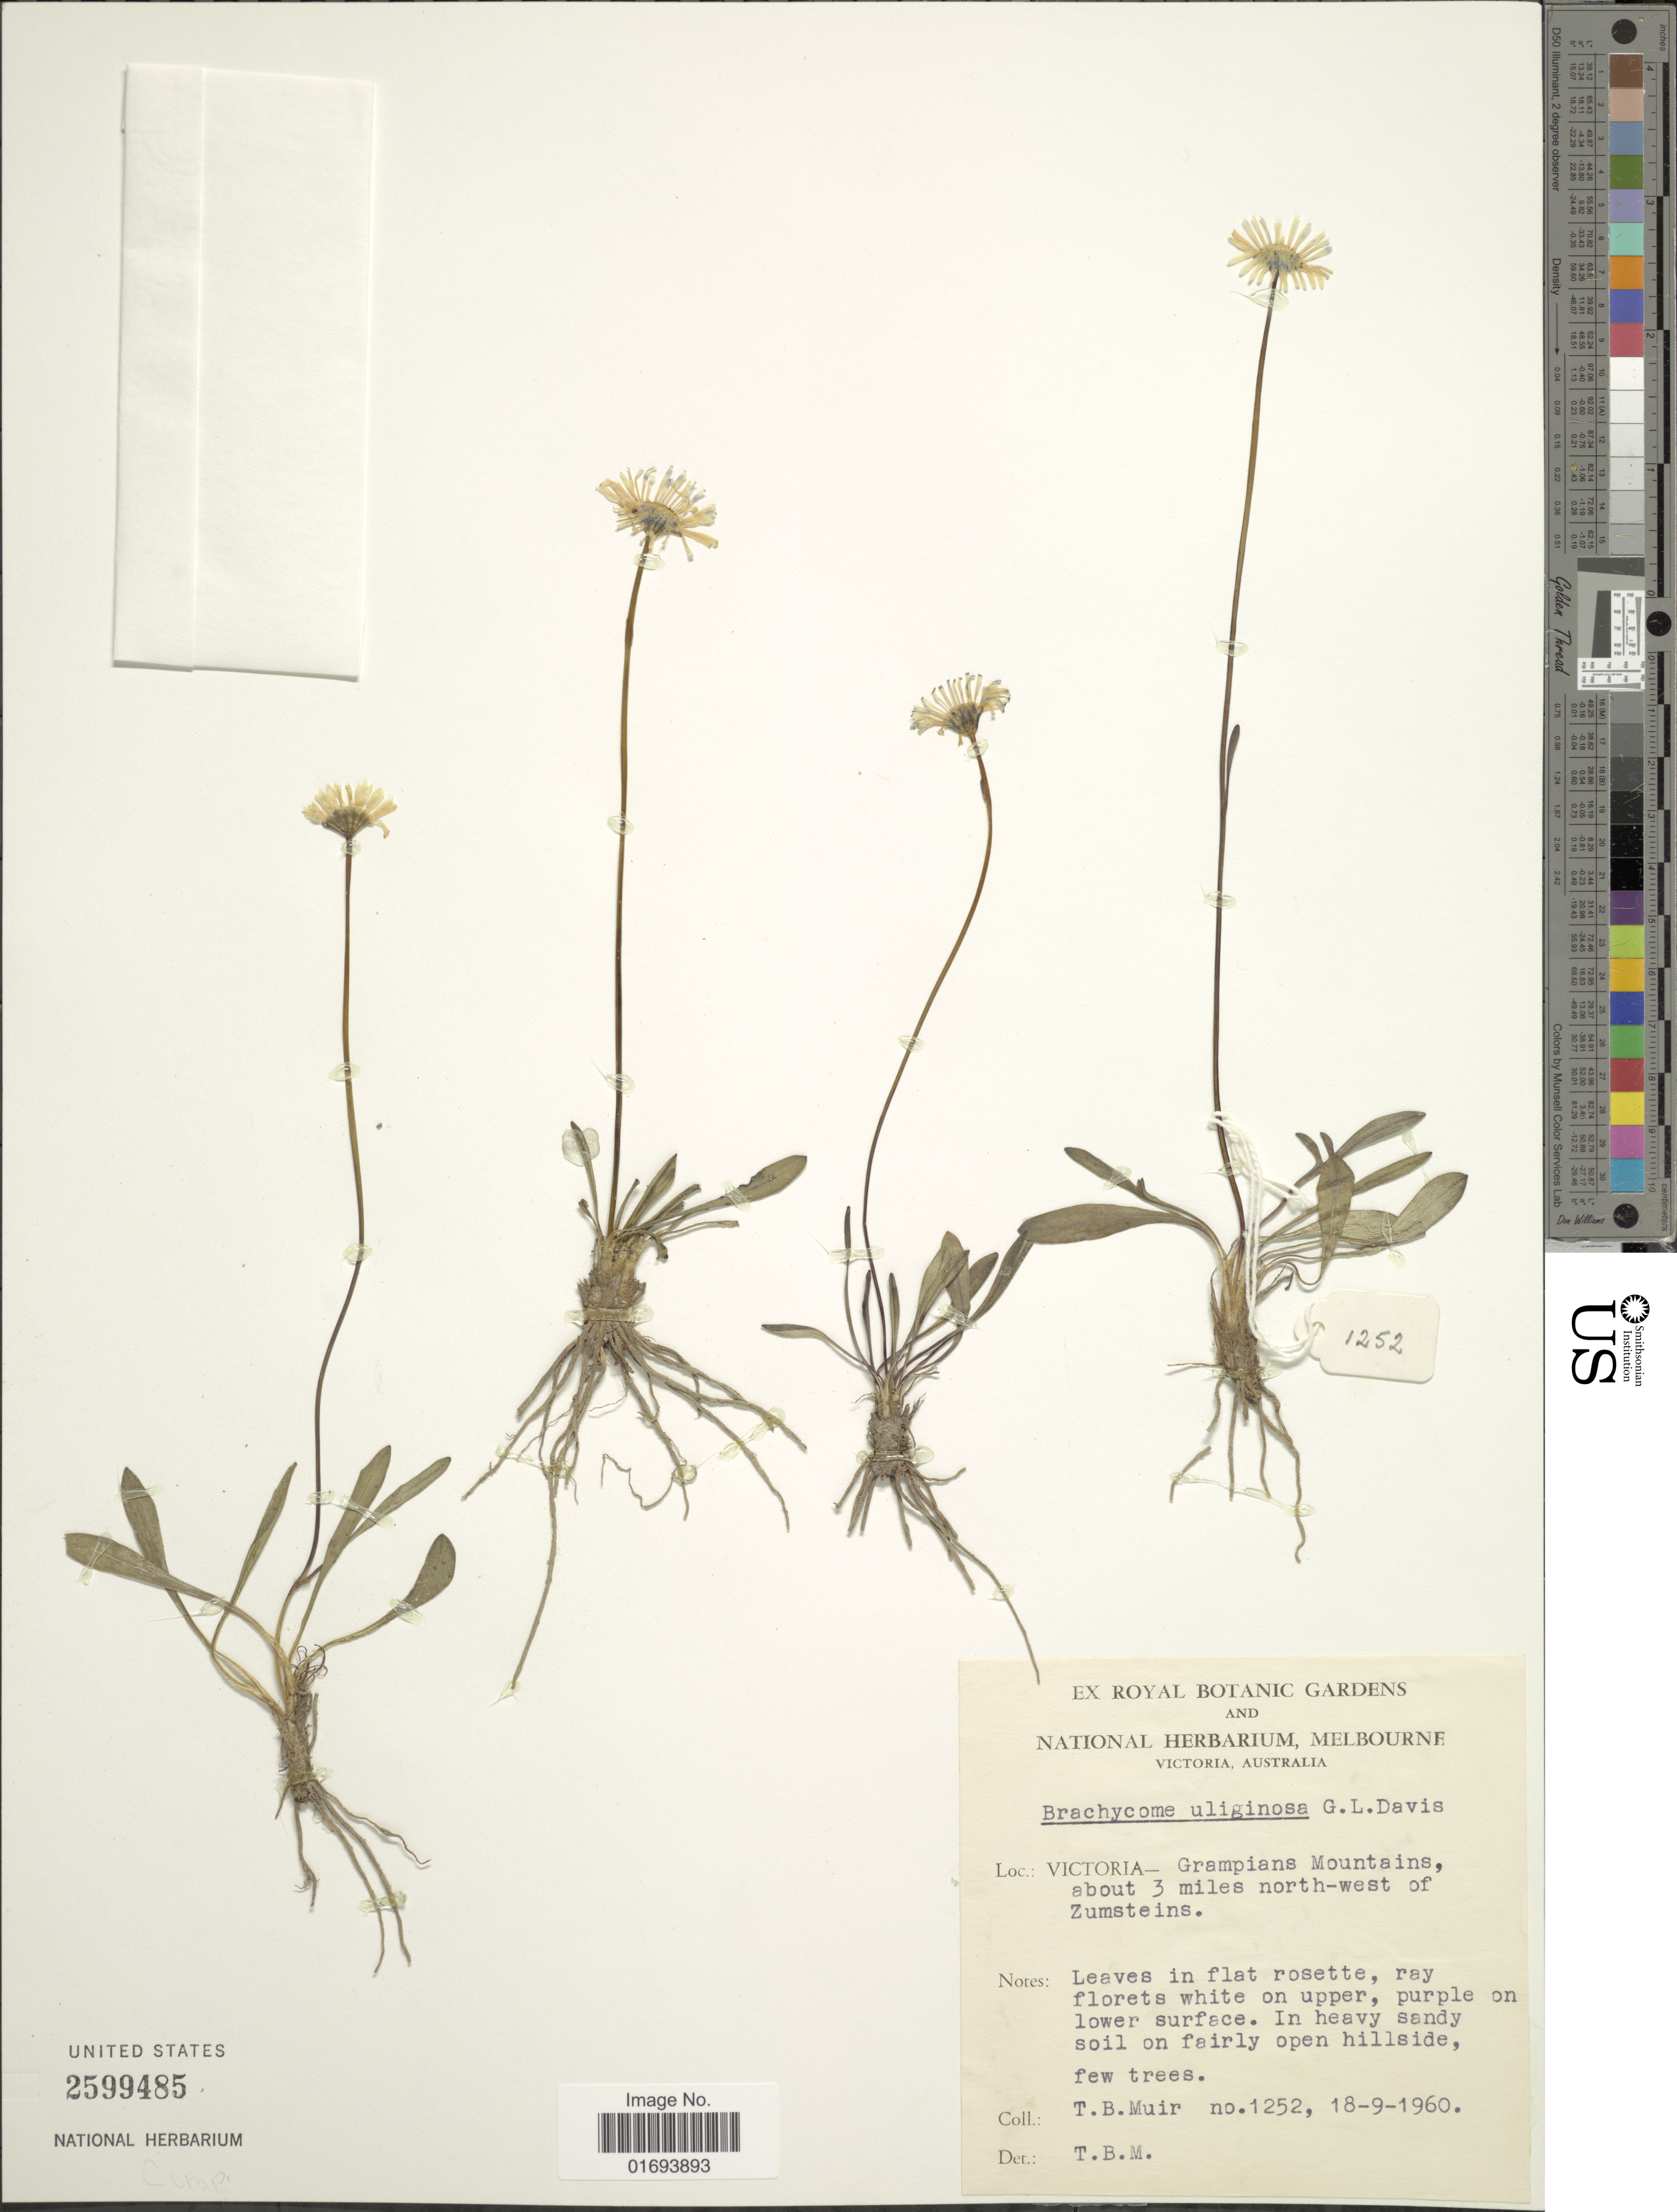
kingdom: Plantae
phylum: Tracheophyta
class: Magnoliopsida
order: Asterales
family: Asteraceae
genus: Brachyscome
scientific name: Brachyscome uliginosa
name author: G.L. Davis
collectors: T. Muir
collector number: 1252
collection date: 1960-09-18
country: Australia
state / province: Victoria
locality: Victoria - Grampians Mountains, about 3 miles north-west of Zumsteins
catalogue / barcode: US 2599485